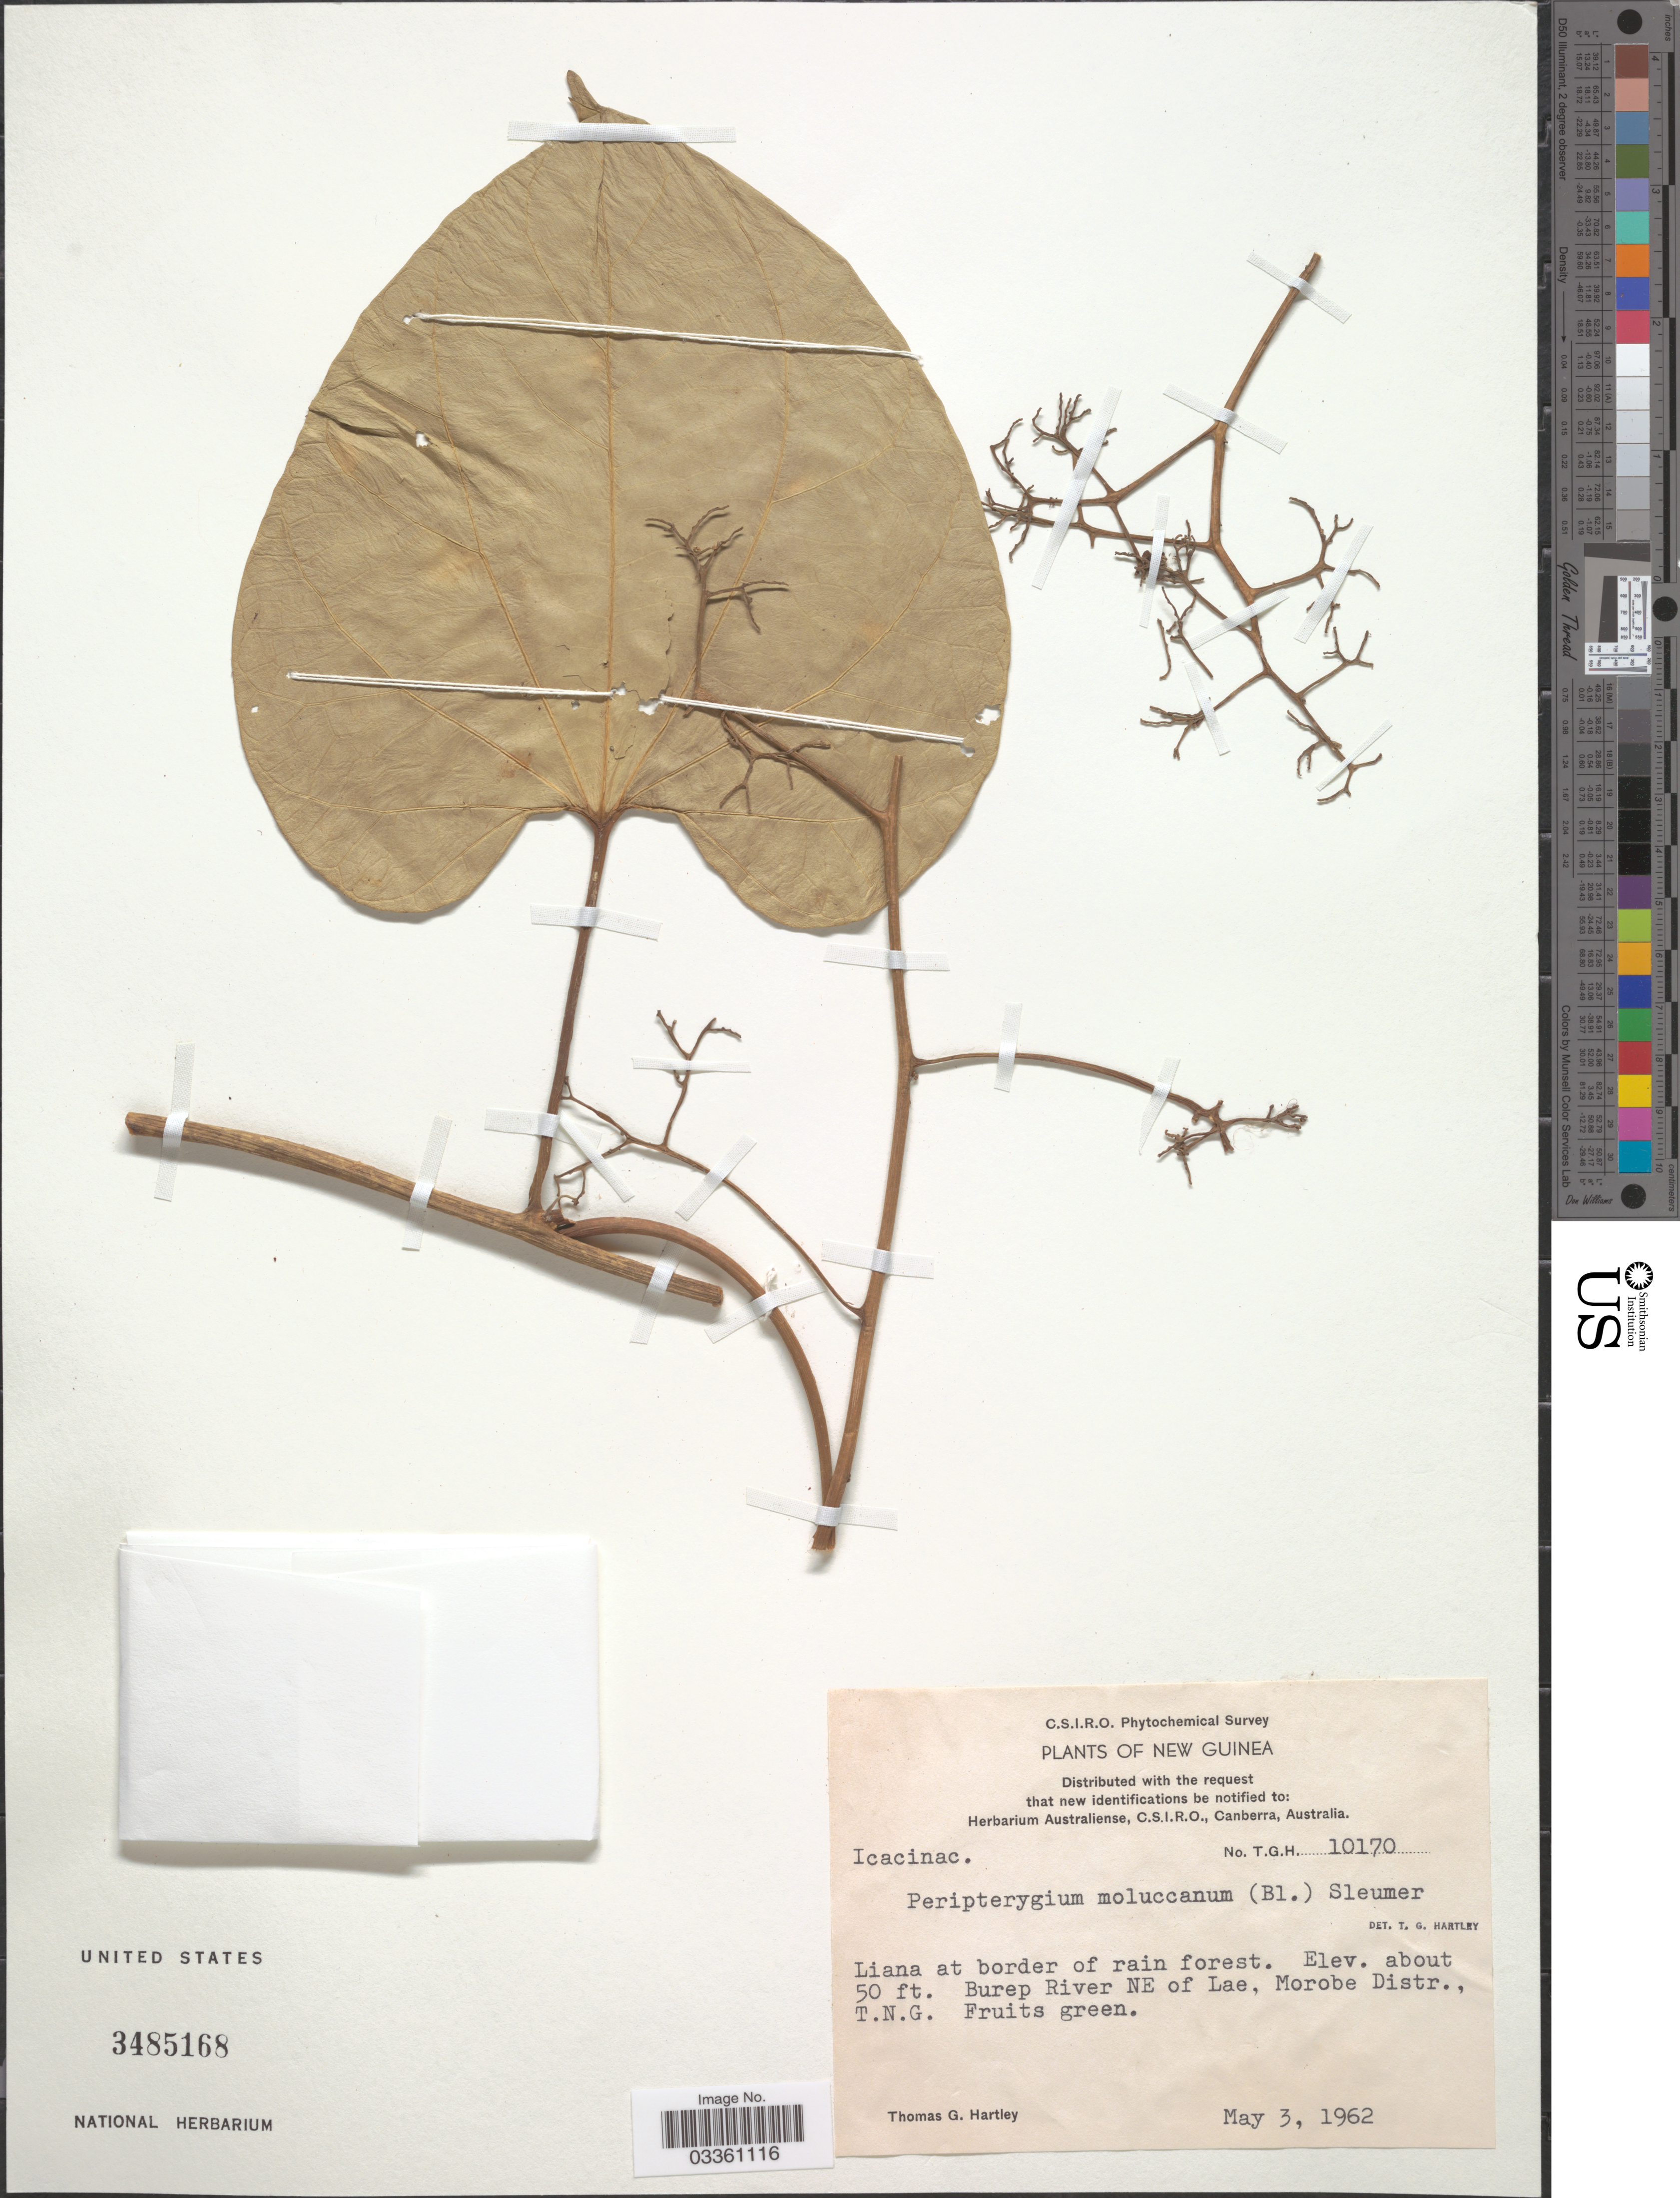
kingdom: Plantae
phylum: Tracheophyta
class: Magnoliopsida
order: Cardiopteridales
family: Cardiopteridaceae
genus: Cardiopteris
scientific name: Cardiopteris moluccana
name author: Blume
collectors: T. G. Hartley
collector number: T.G.H. 10170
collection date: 1962-05-03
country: Papua New Guinea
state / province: Morobe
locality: New Guinea. Burep River NE of Lae, Morobe Distr., T.N.G.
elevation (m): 15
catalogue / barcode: US 3485168